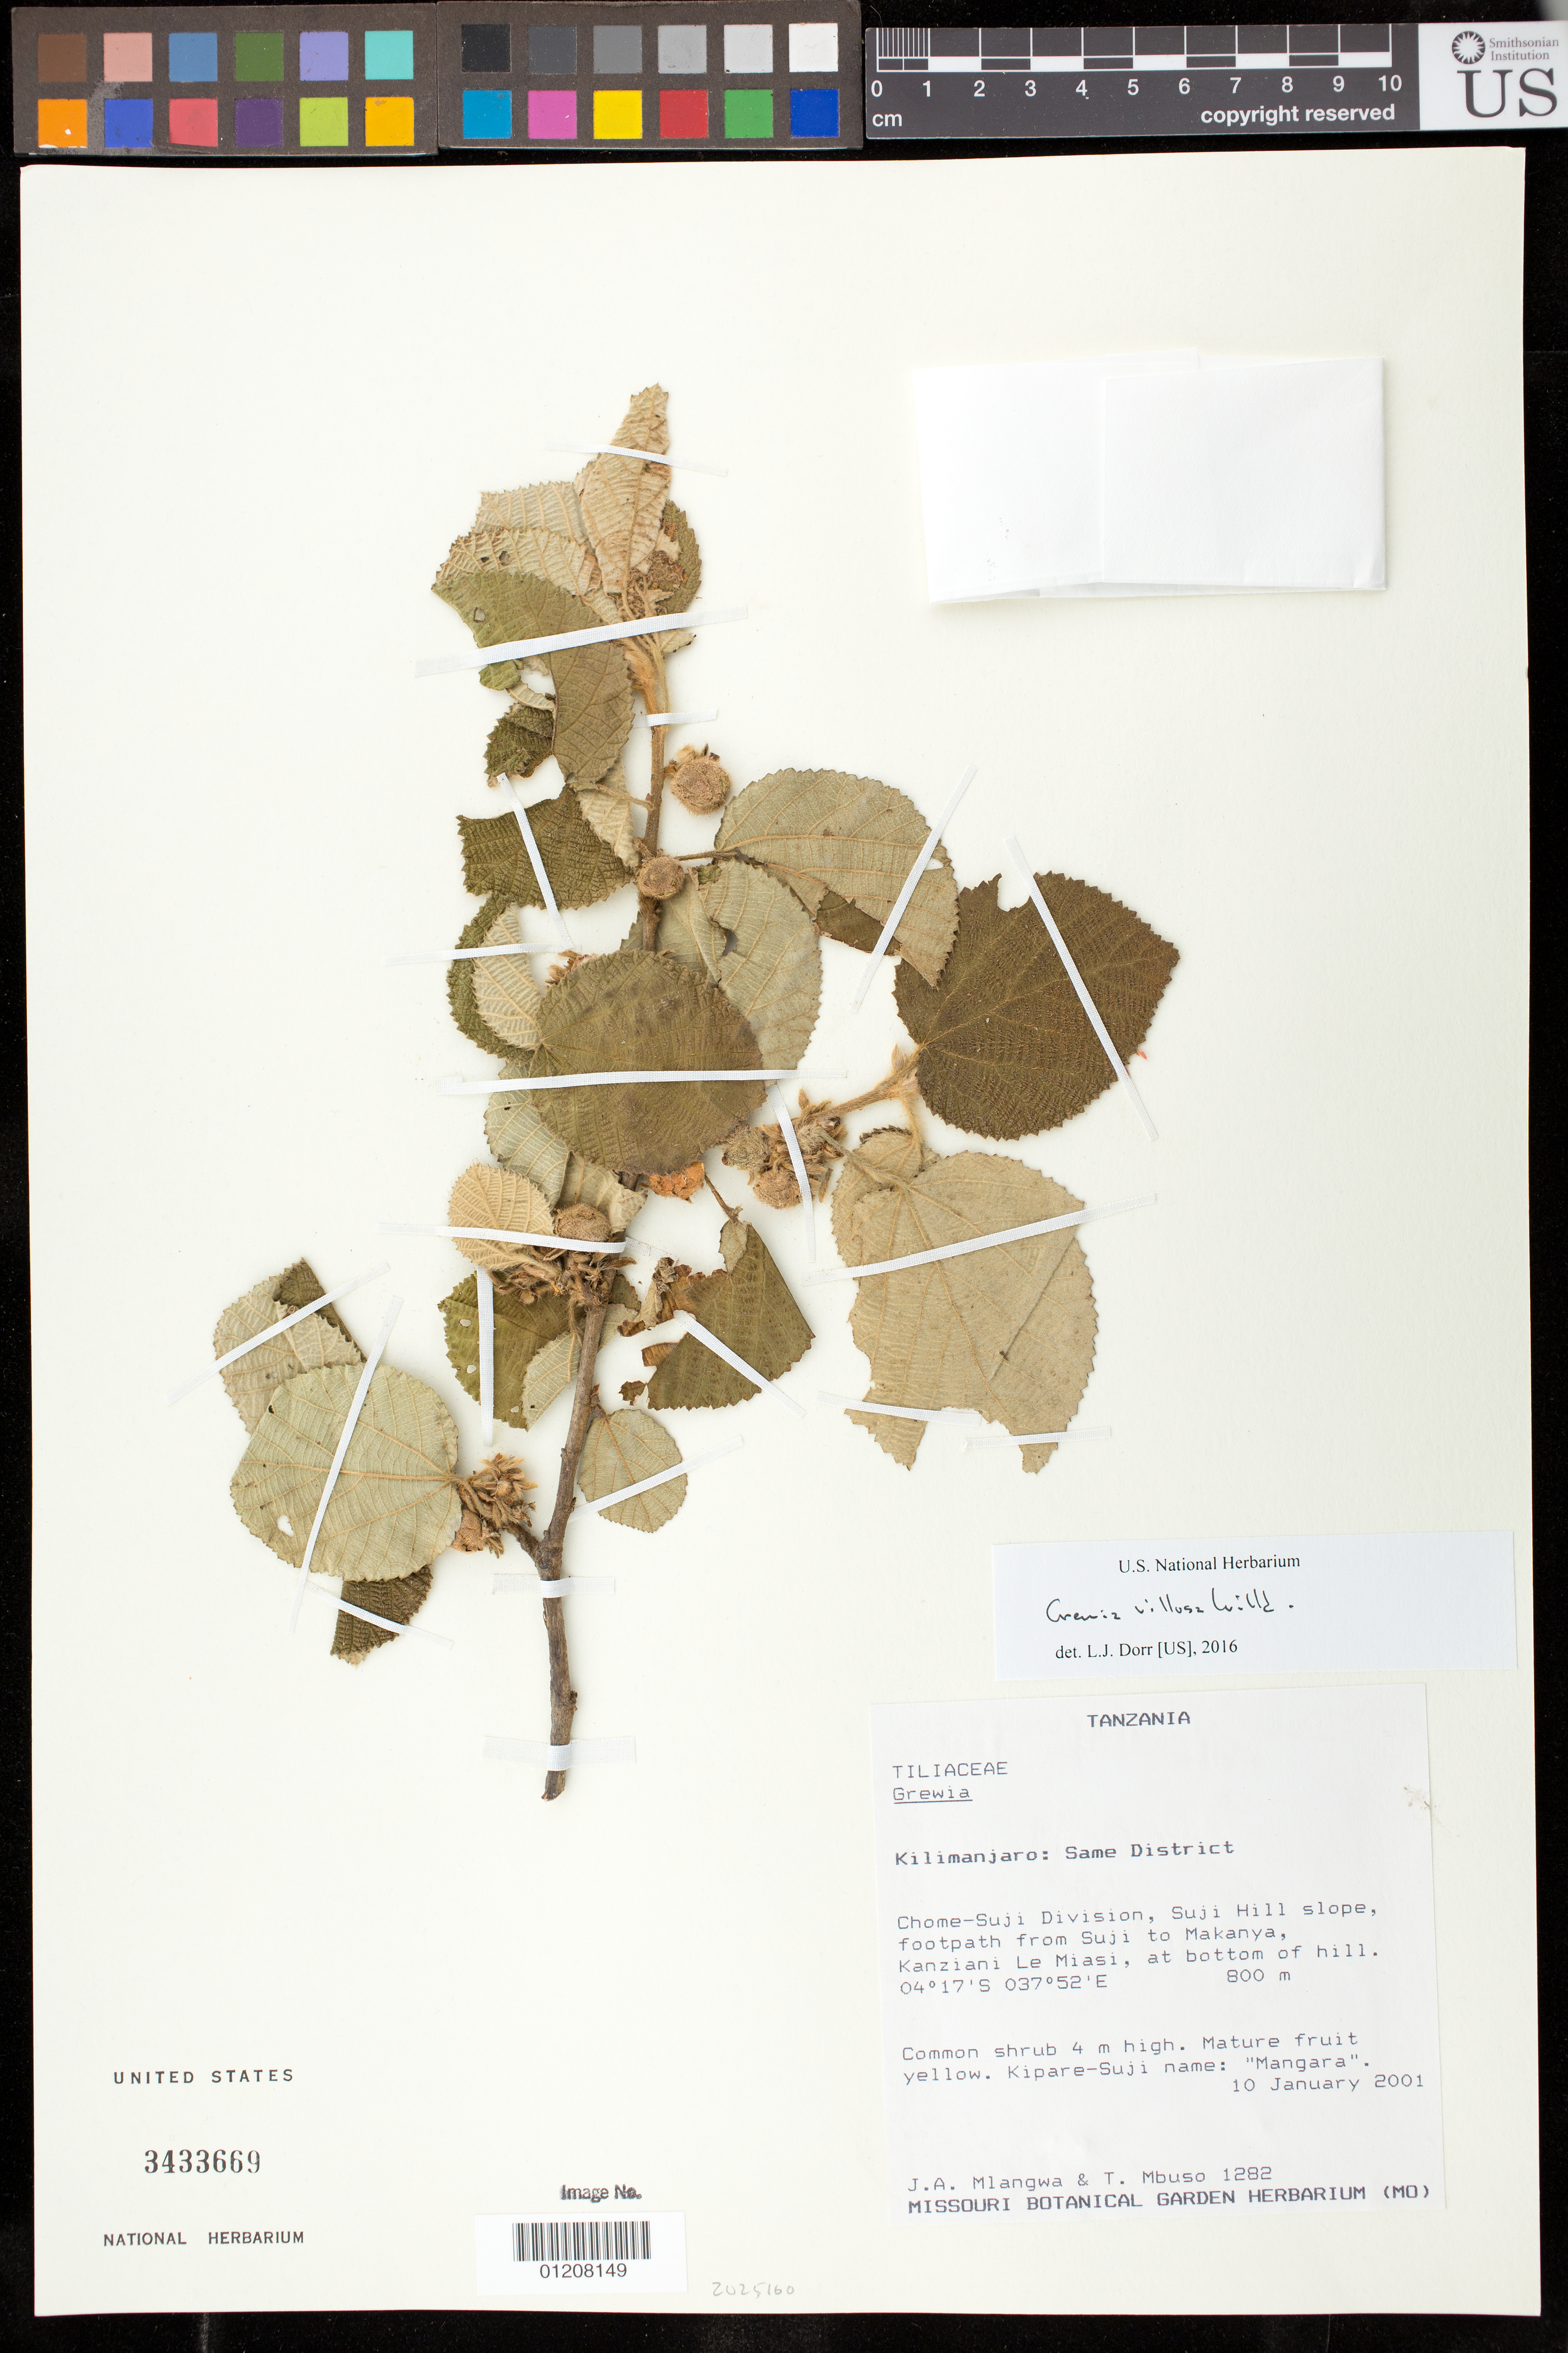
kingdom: Plantae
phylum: Tracheophyta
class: Magnoliopsida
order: Malvales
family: Malvaceae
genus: Grewia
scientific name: Grewia villosa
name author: Willd.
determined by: Dorr, L. J., (BOT), Smithsonian Institution - National Museum of Natural History (UNITED STATES)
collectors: J. Mlangwa & T. Mbuso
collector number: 1282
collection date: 2001-01-10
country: Tanzania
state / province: Kilimanjaro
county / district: Same District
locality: Chome-Suji Division, Suji Hill slope, footpath from Suji to Makanya, Kanziani Le Miasi, at bottom of hill.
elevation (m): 800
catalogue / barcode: US 3433669